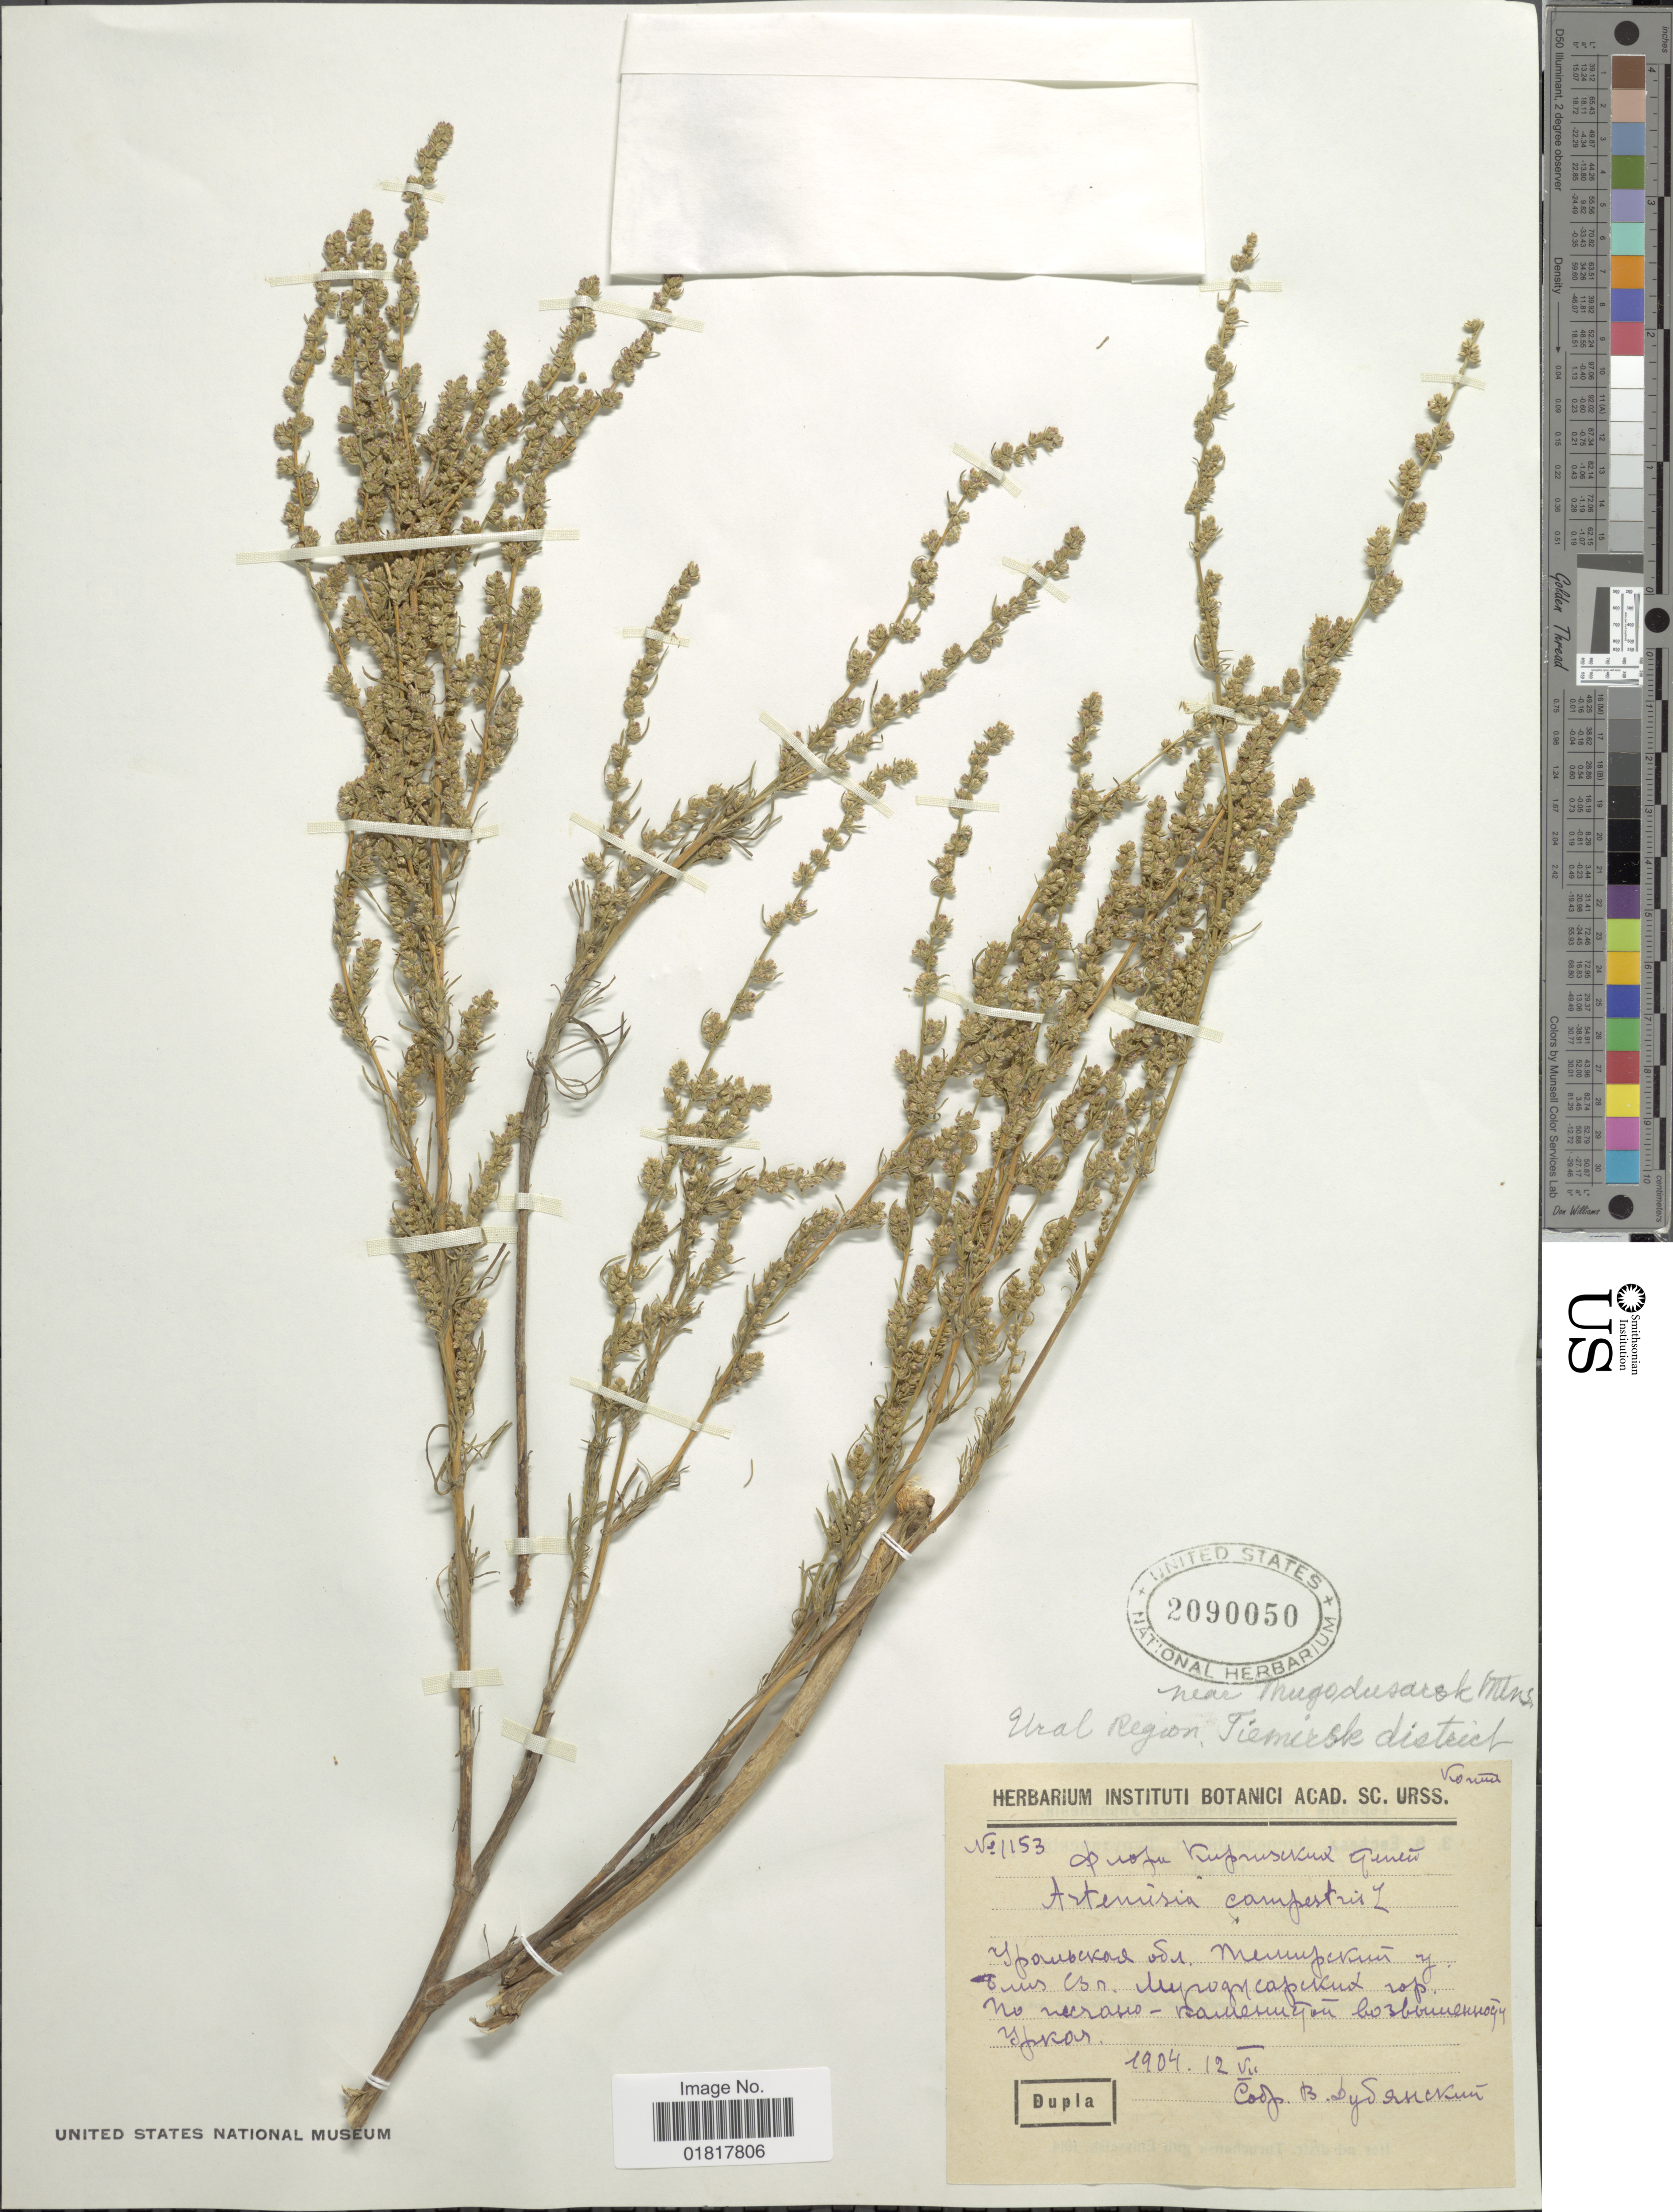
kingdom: Plantae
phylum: Tracheophyta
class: Magnoliopsida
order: Asterales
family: Asteraceae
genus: Artemisia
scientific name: Artemisia campestris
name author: L.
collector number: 1153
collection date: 1904-07-12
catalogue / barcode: US 2090050